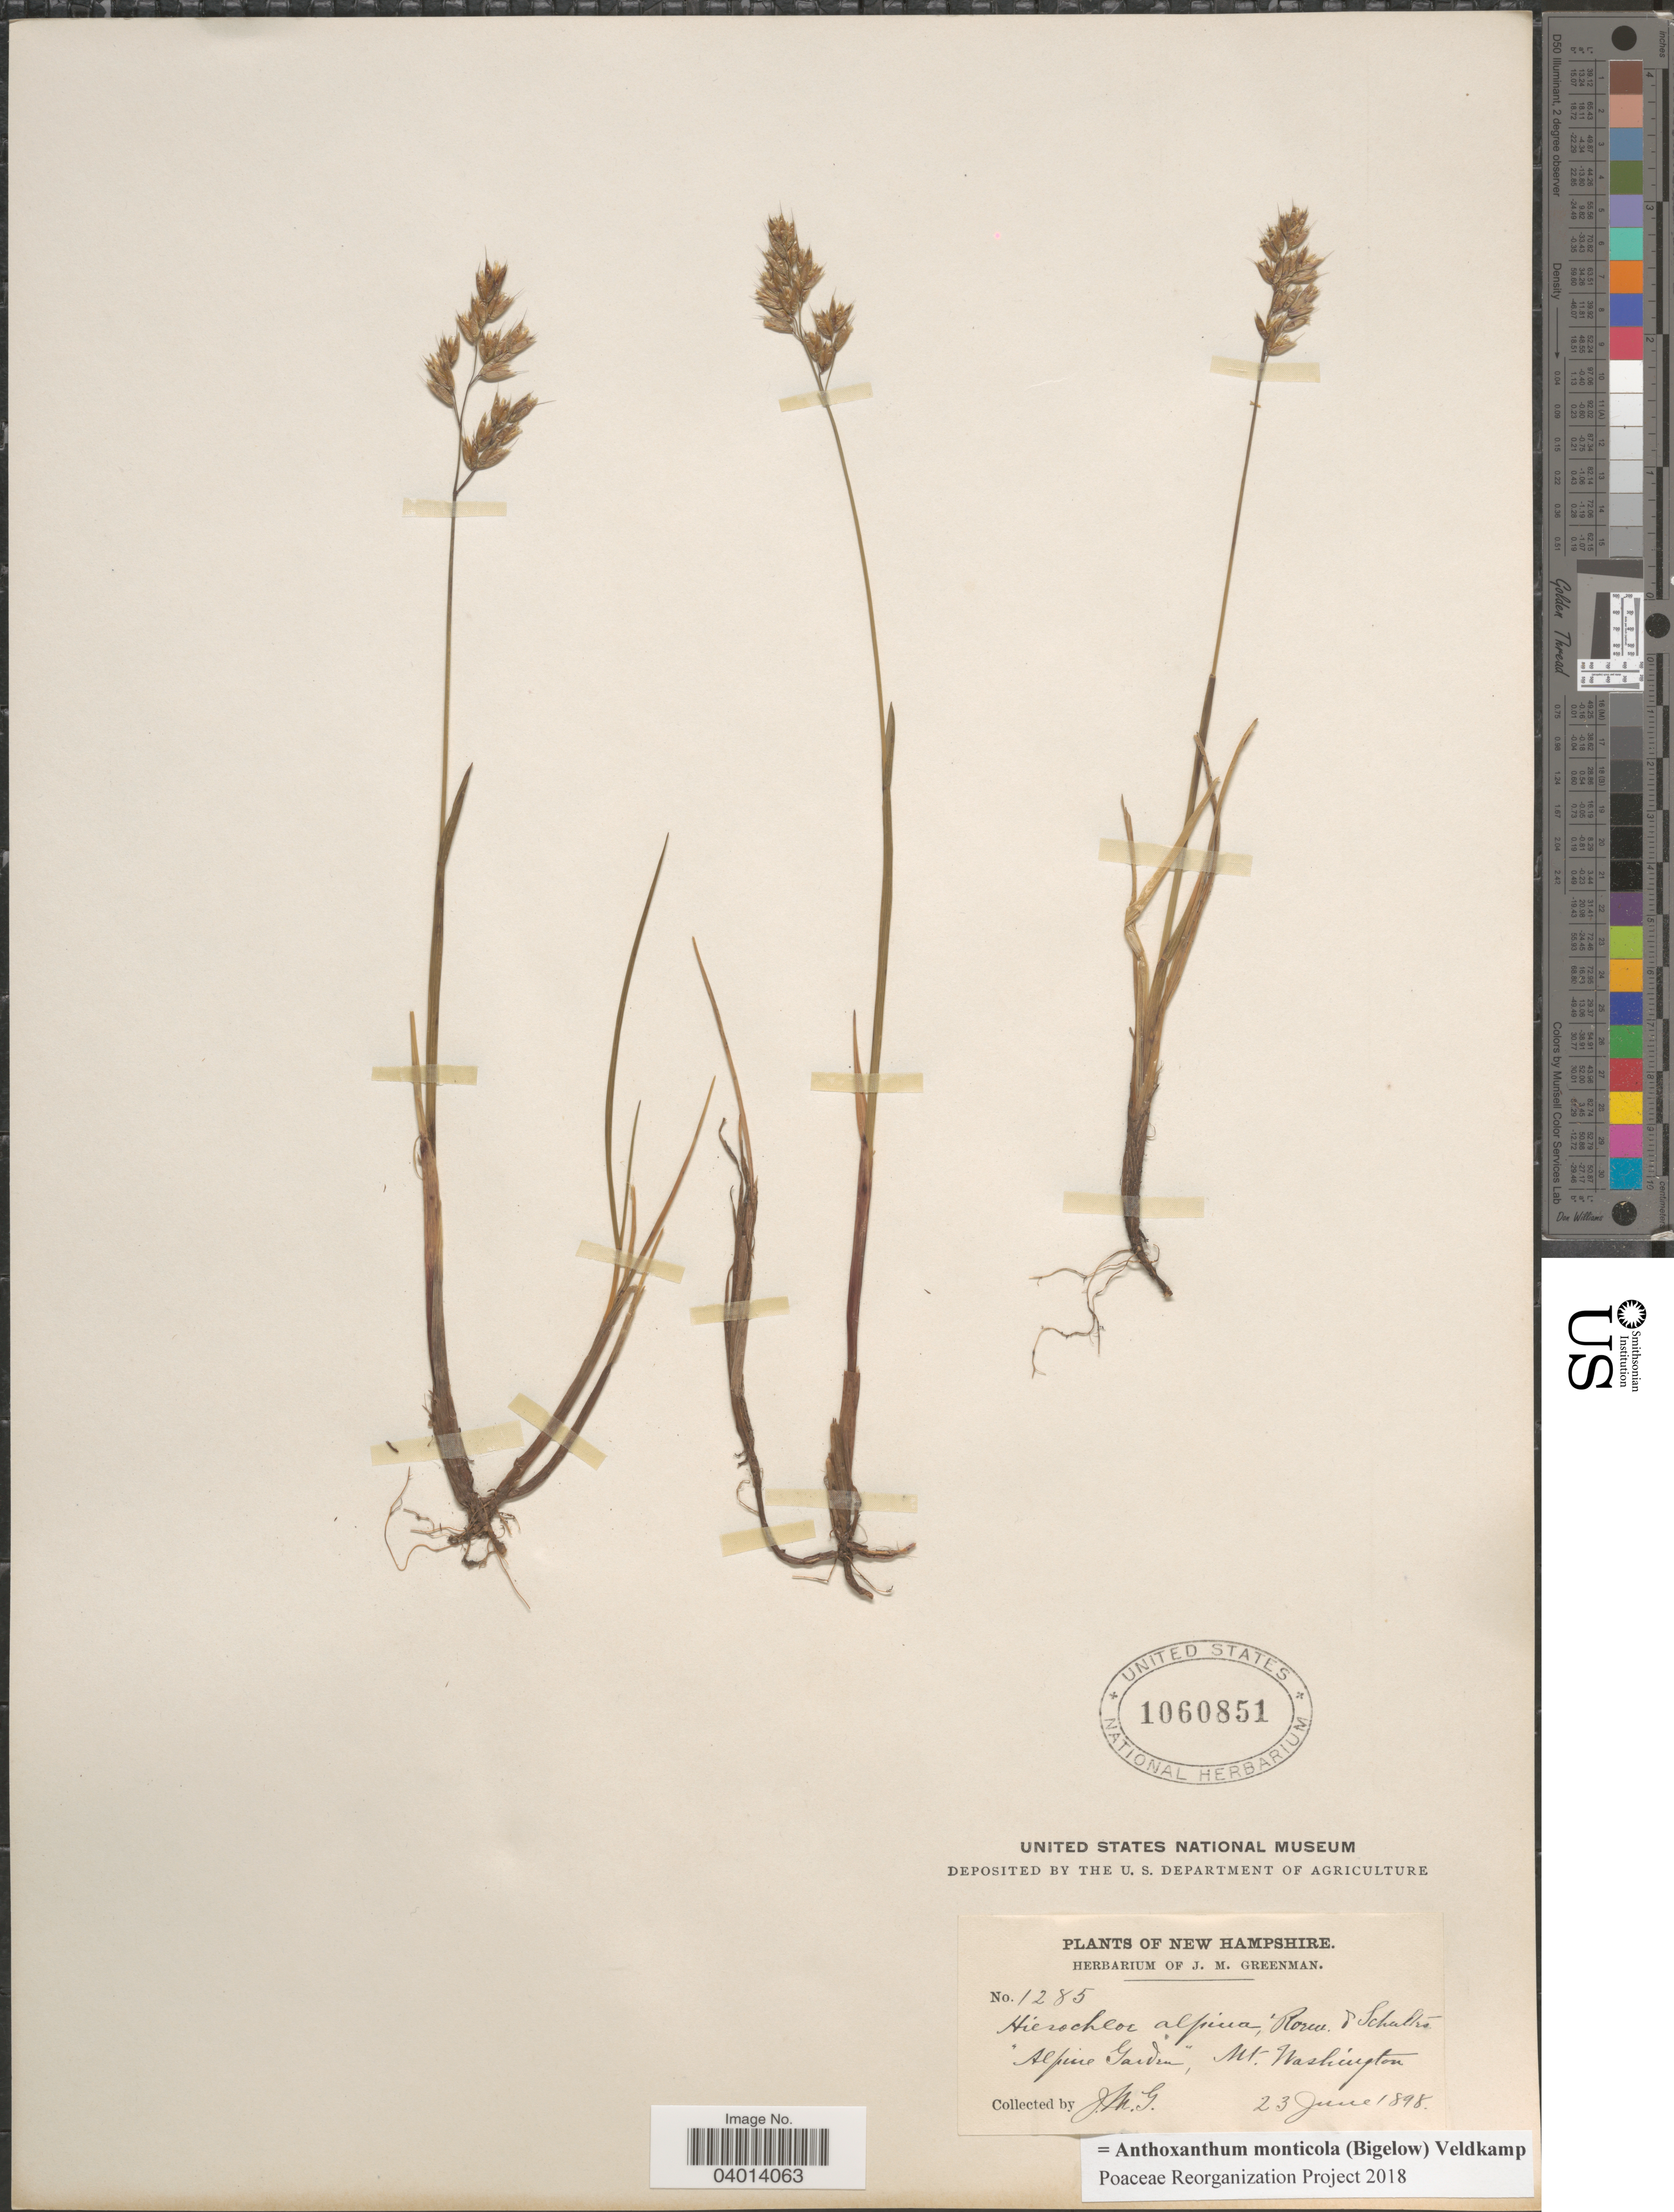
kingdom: Plantae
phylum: Tracheophyta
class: Liliopsida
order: Poales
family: Poaceae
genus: Anthoxanthum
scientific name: Anthoxanthum monticola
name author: (Bigelow) Veldkamp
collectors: J. M. Greenman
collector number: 1285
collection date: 1898-06-23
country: United States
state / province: New Hampshire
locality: Alpine Garden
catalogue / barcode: US 1060851